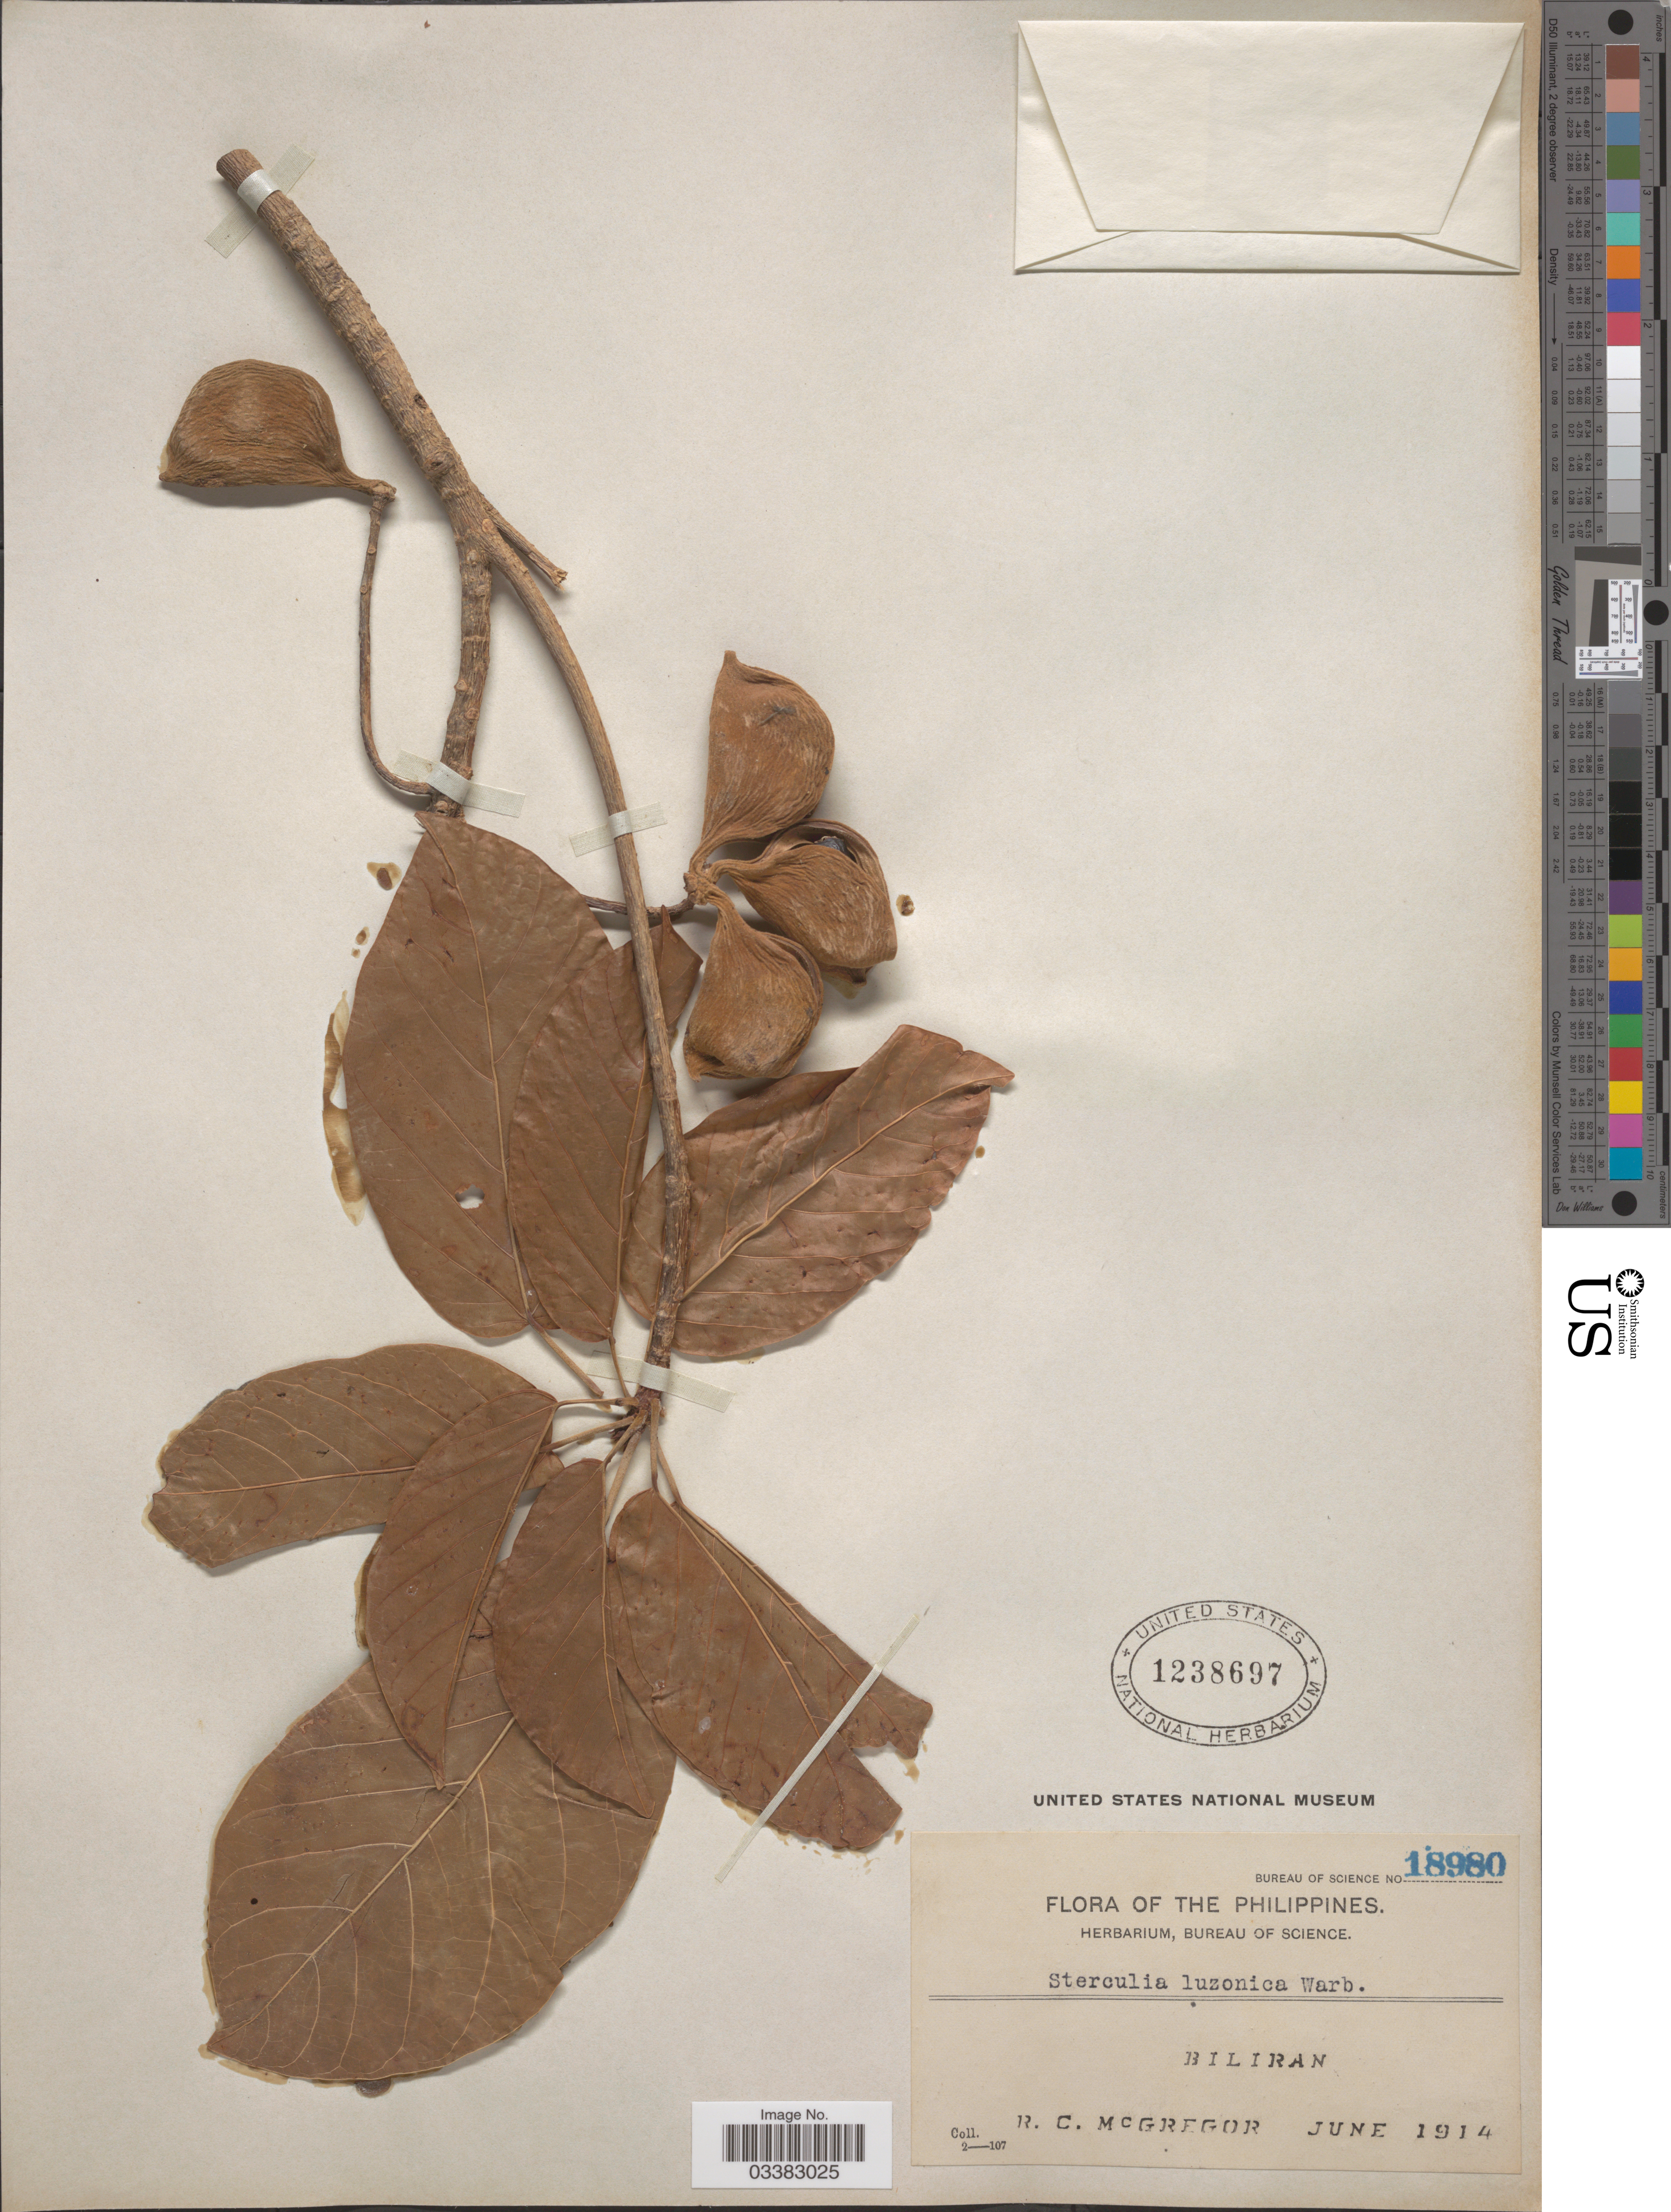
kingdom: Plantae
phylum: Tracheophyta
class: Magnoliopsida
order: Malvales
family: Malvaceae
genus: Sterculia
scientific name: Sterculia luzonica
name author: Warb.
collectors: R. C. McGregor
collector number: Bureau of Science 18980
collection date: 1914-06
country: Philippines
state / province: Eastern Visayas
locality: Biliran.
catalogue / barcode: US 1238697